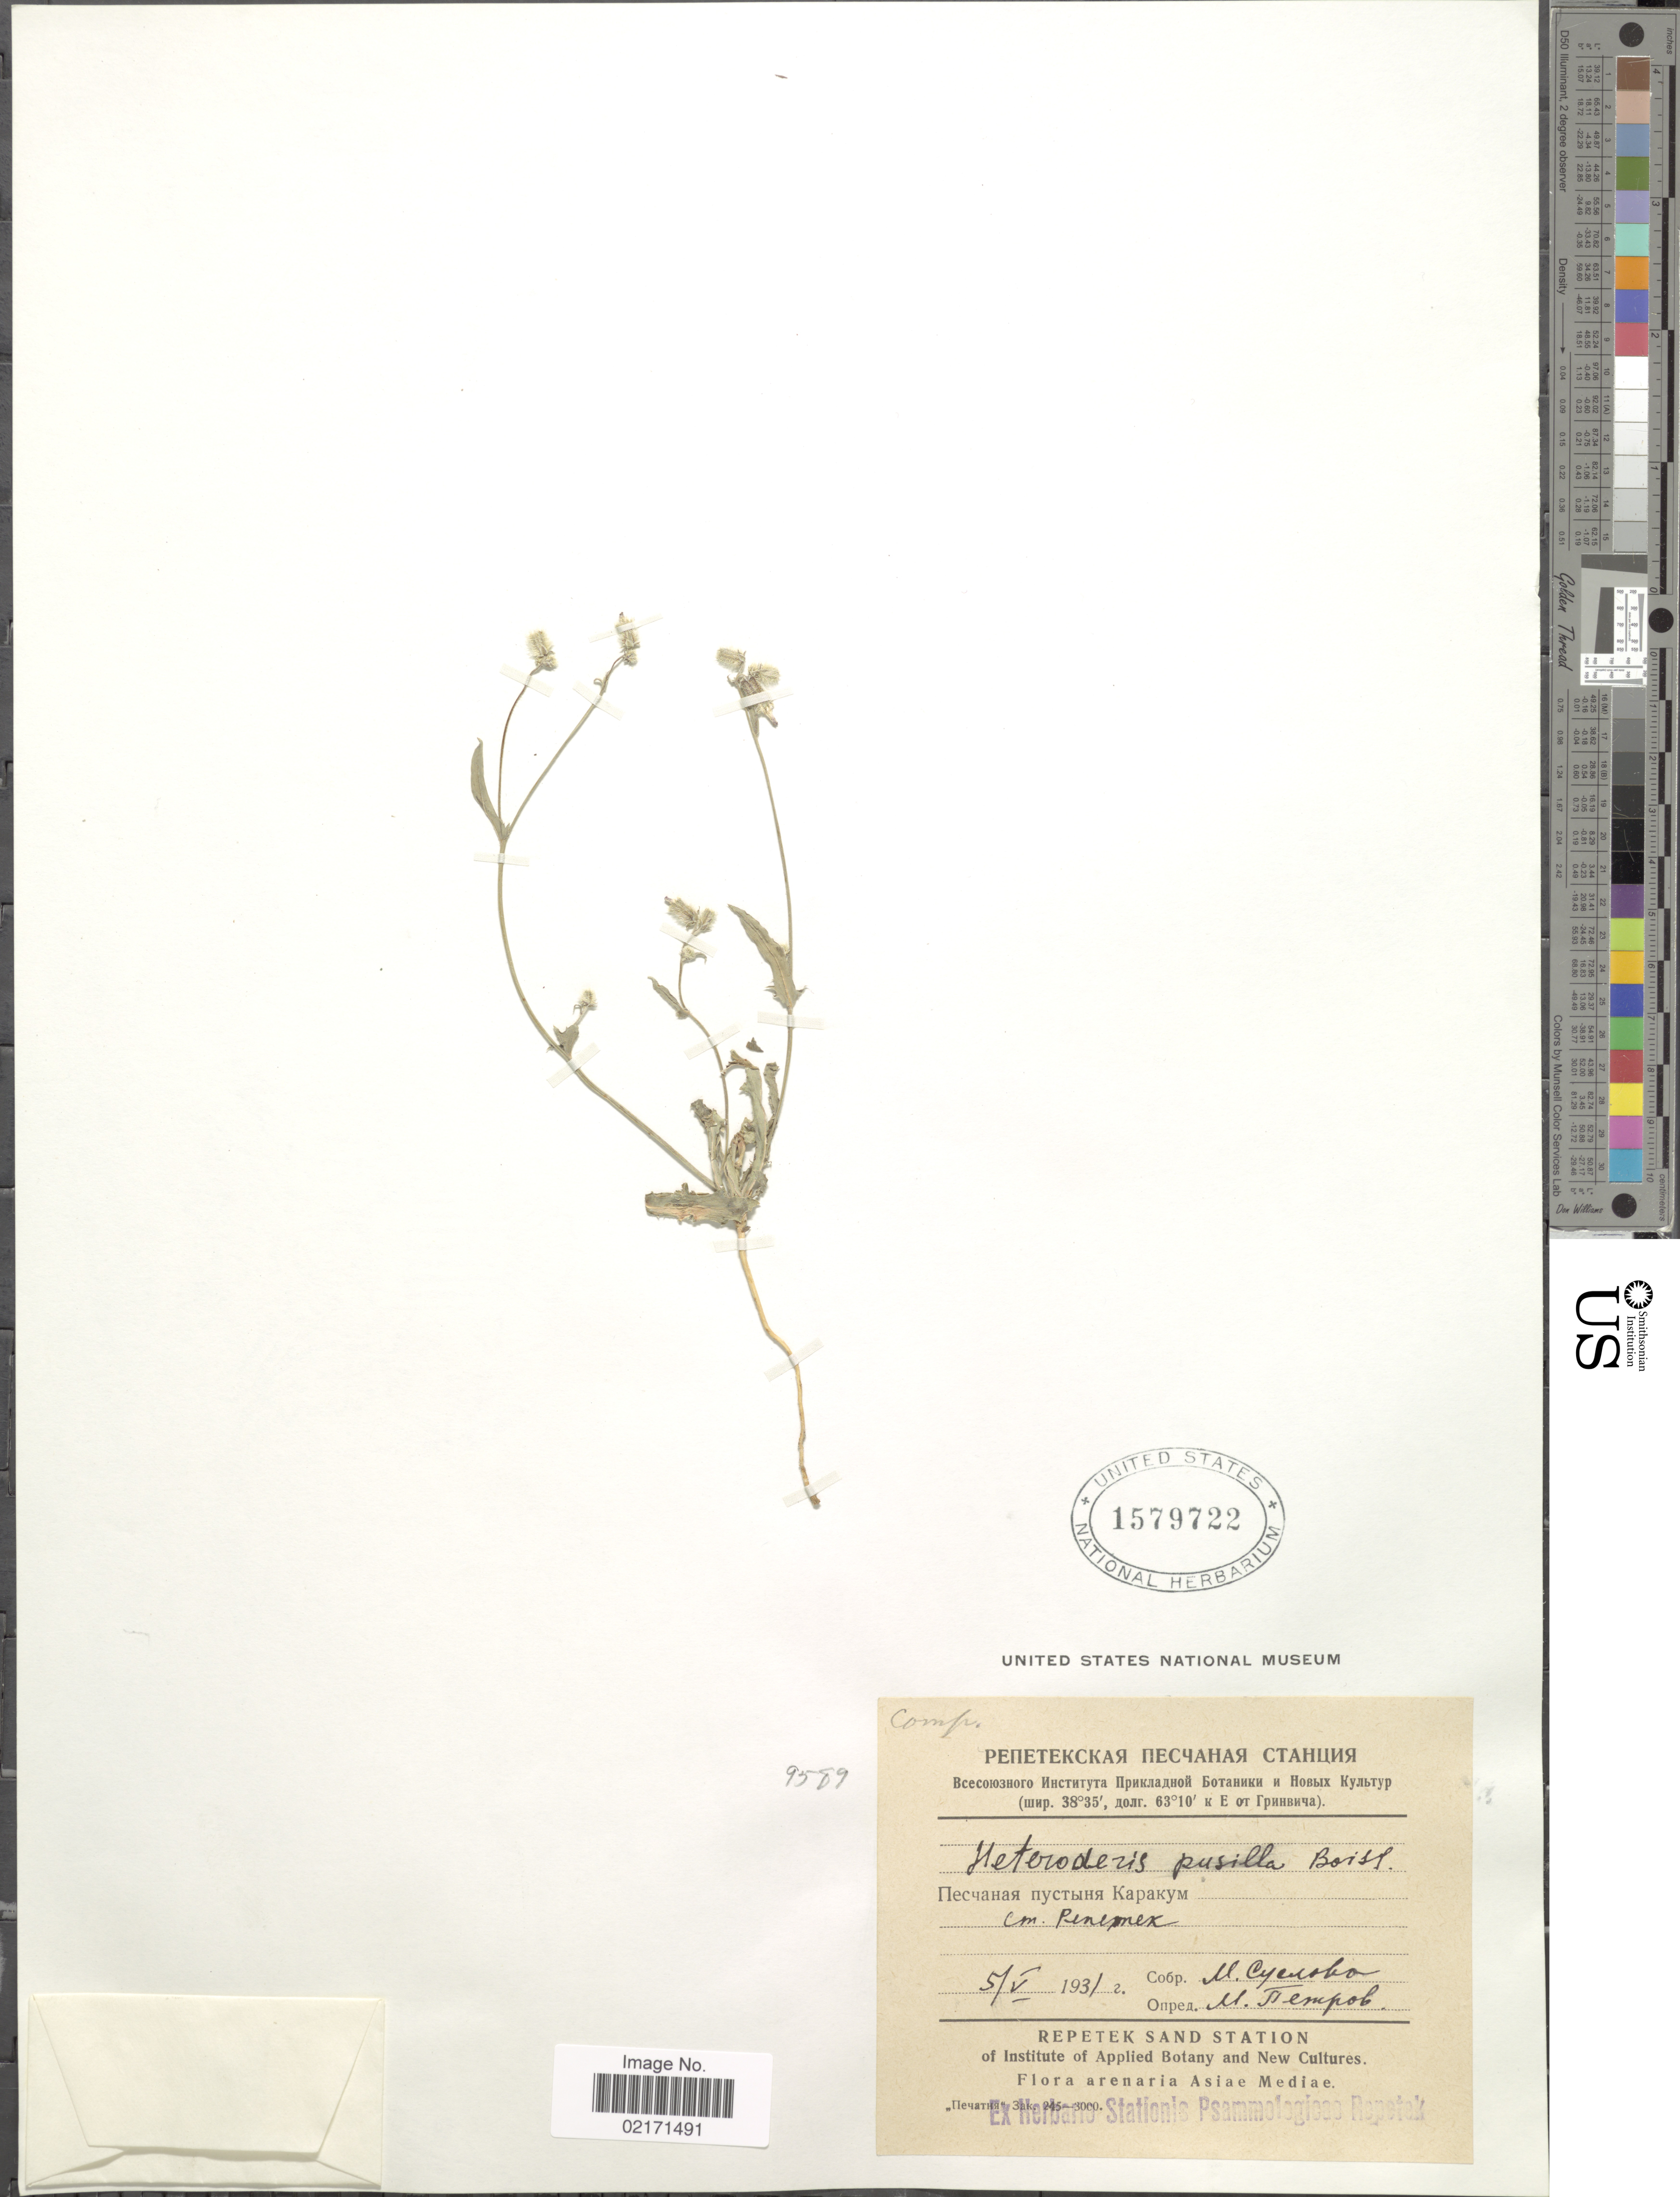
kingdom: Plantae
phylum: Tracheophyta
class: Magnoliopsida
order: Asterales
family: Asteraceae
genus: Heteroderis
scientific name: Heteroderis pusilla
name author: (Boiss.) Boiss.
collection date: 1931-05-05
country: Turkmenistan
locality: Arenaria Asiae Mediae, X.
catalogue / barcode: US 1579722